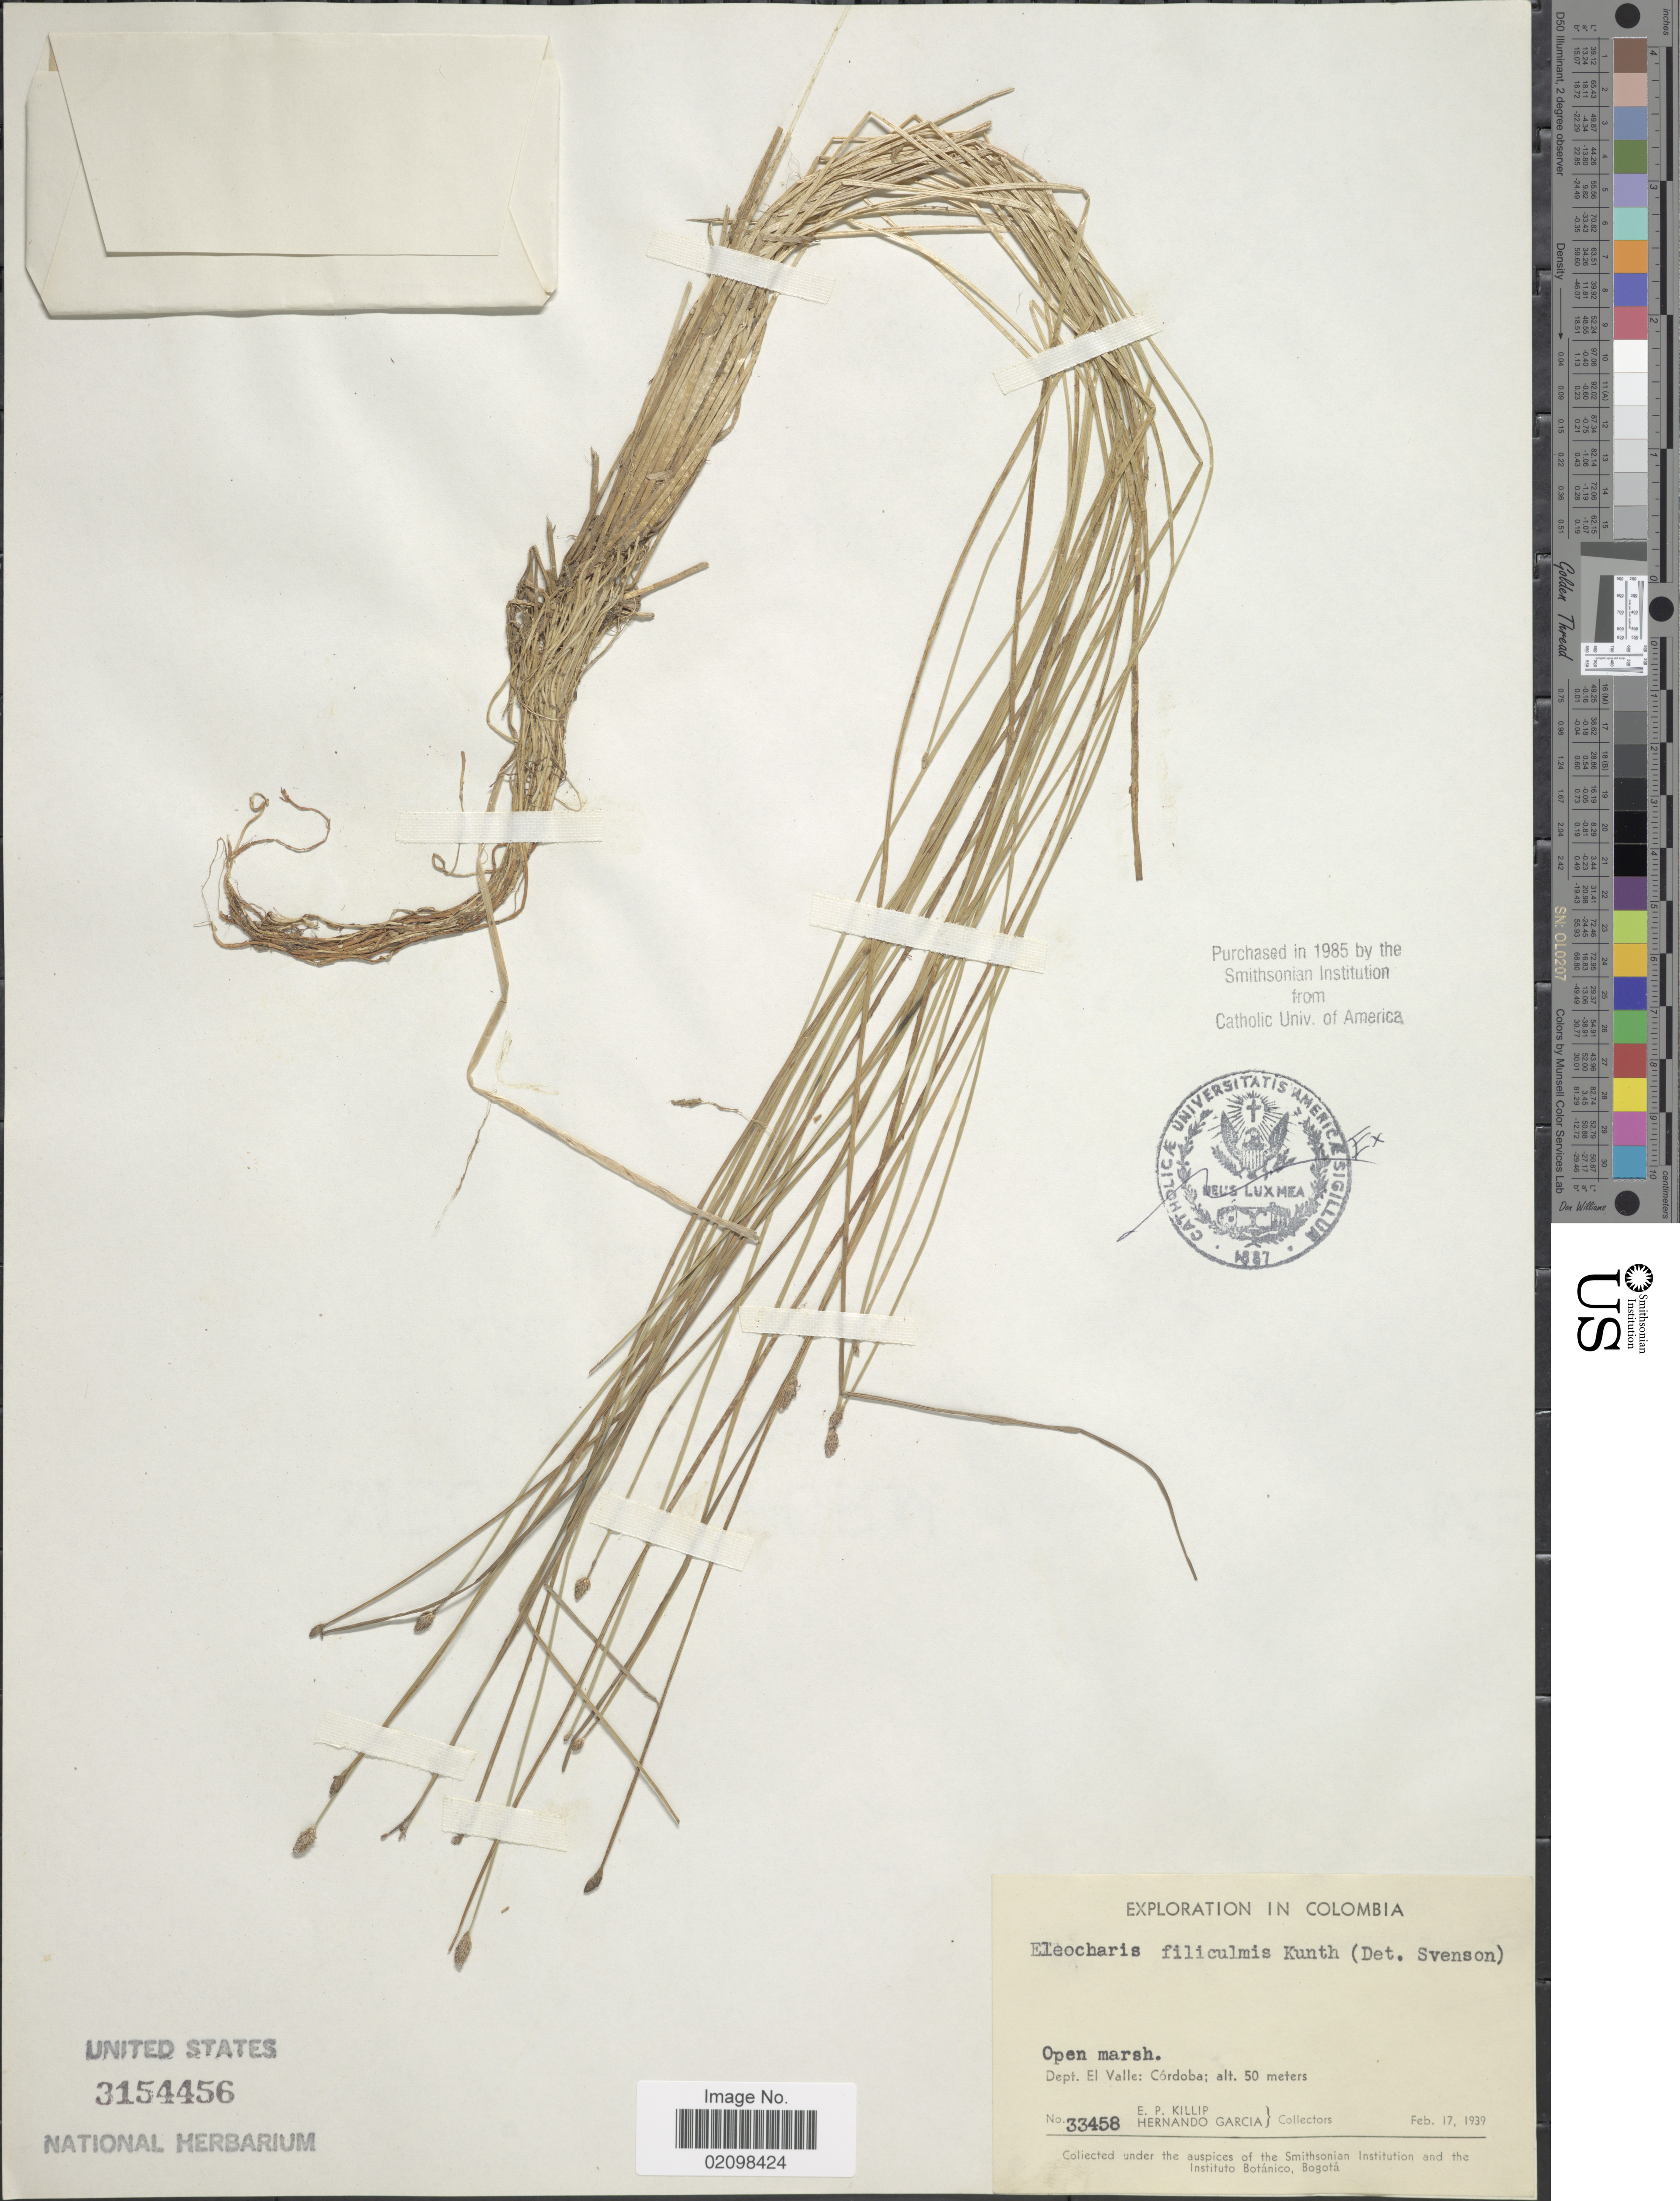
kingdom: Plantae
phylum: Tracheophyta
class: Liliopsida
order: Poales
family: Cyperaceae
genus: Eleocharis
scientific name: Eleocharis filiculmis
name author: Kunth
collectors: E. P. Killip & H. Garcia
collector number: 33458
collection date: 1939-02-17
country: Colombia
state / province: Valle del Cauca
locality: Dept. El Valle: Córdoba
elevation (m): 50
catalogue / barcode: US 3154456